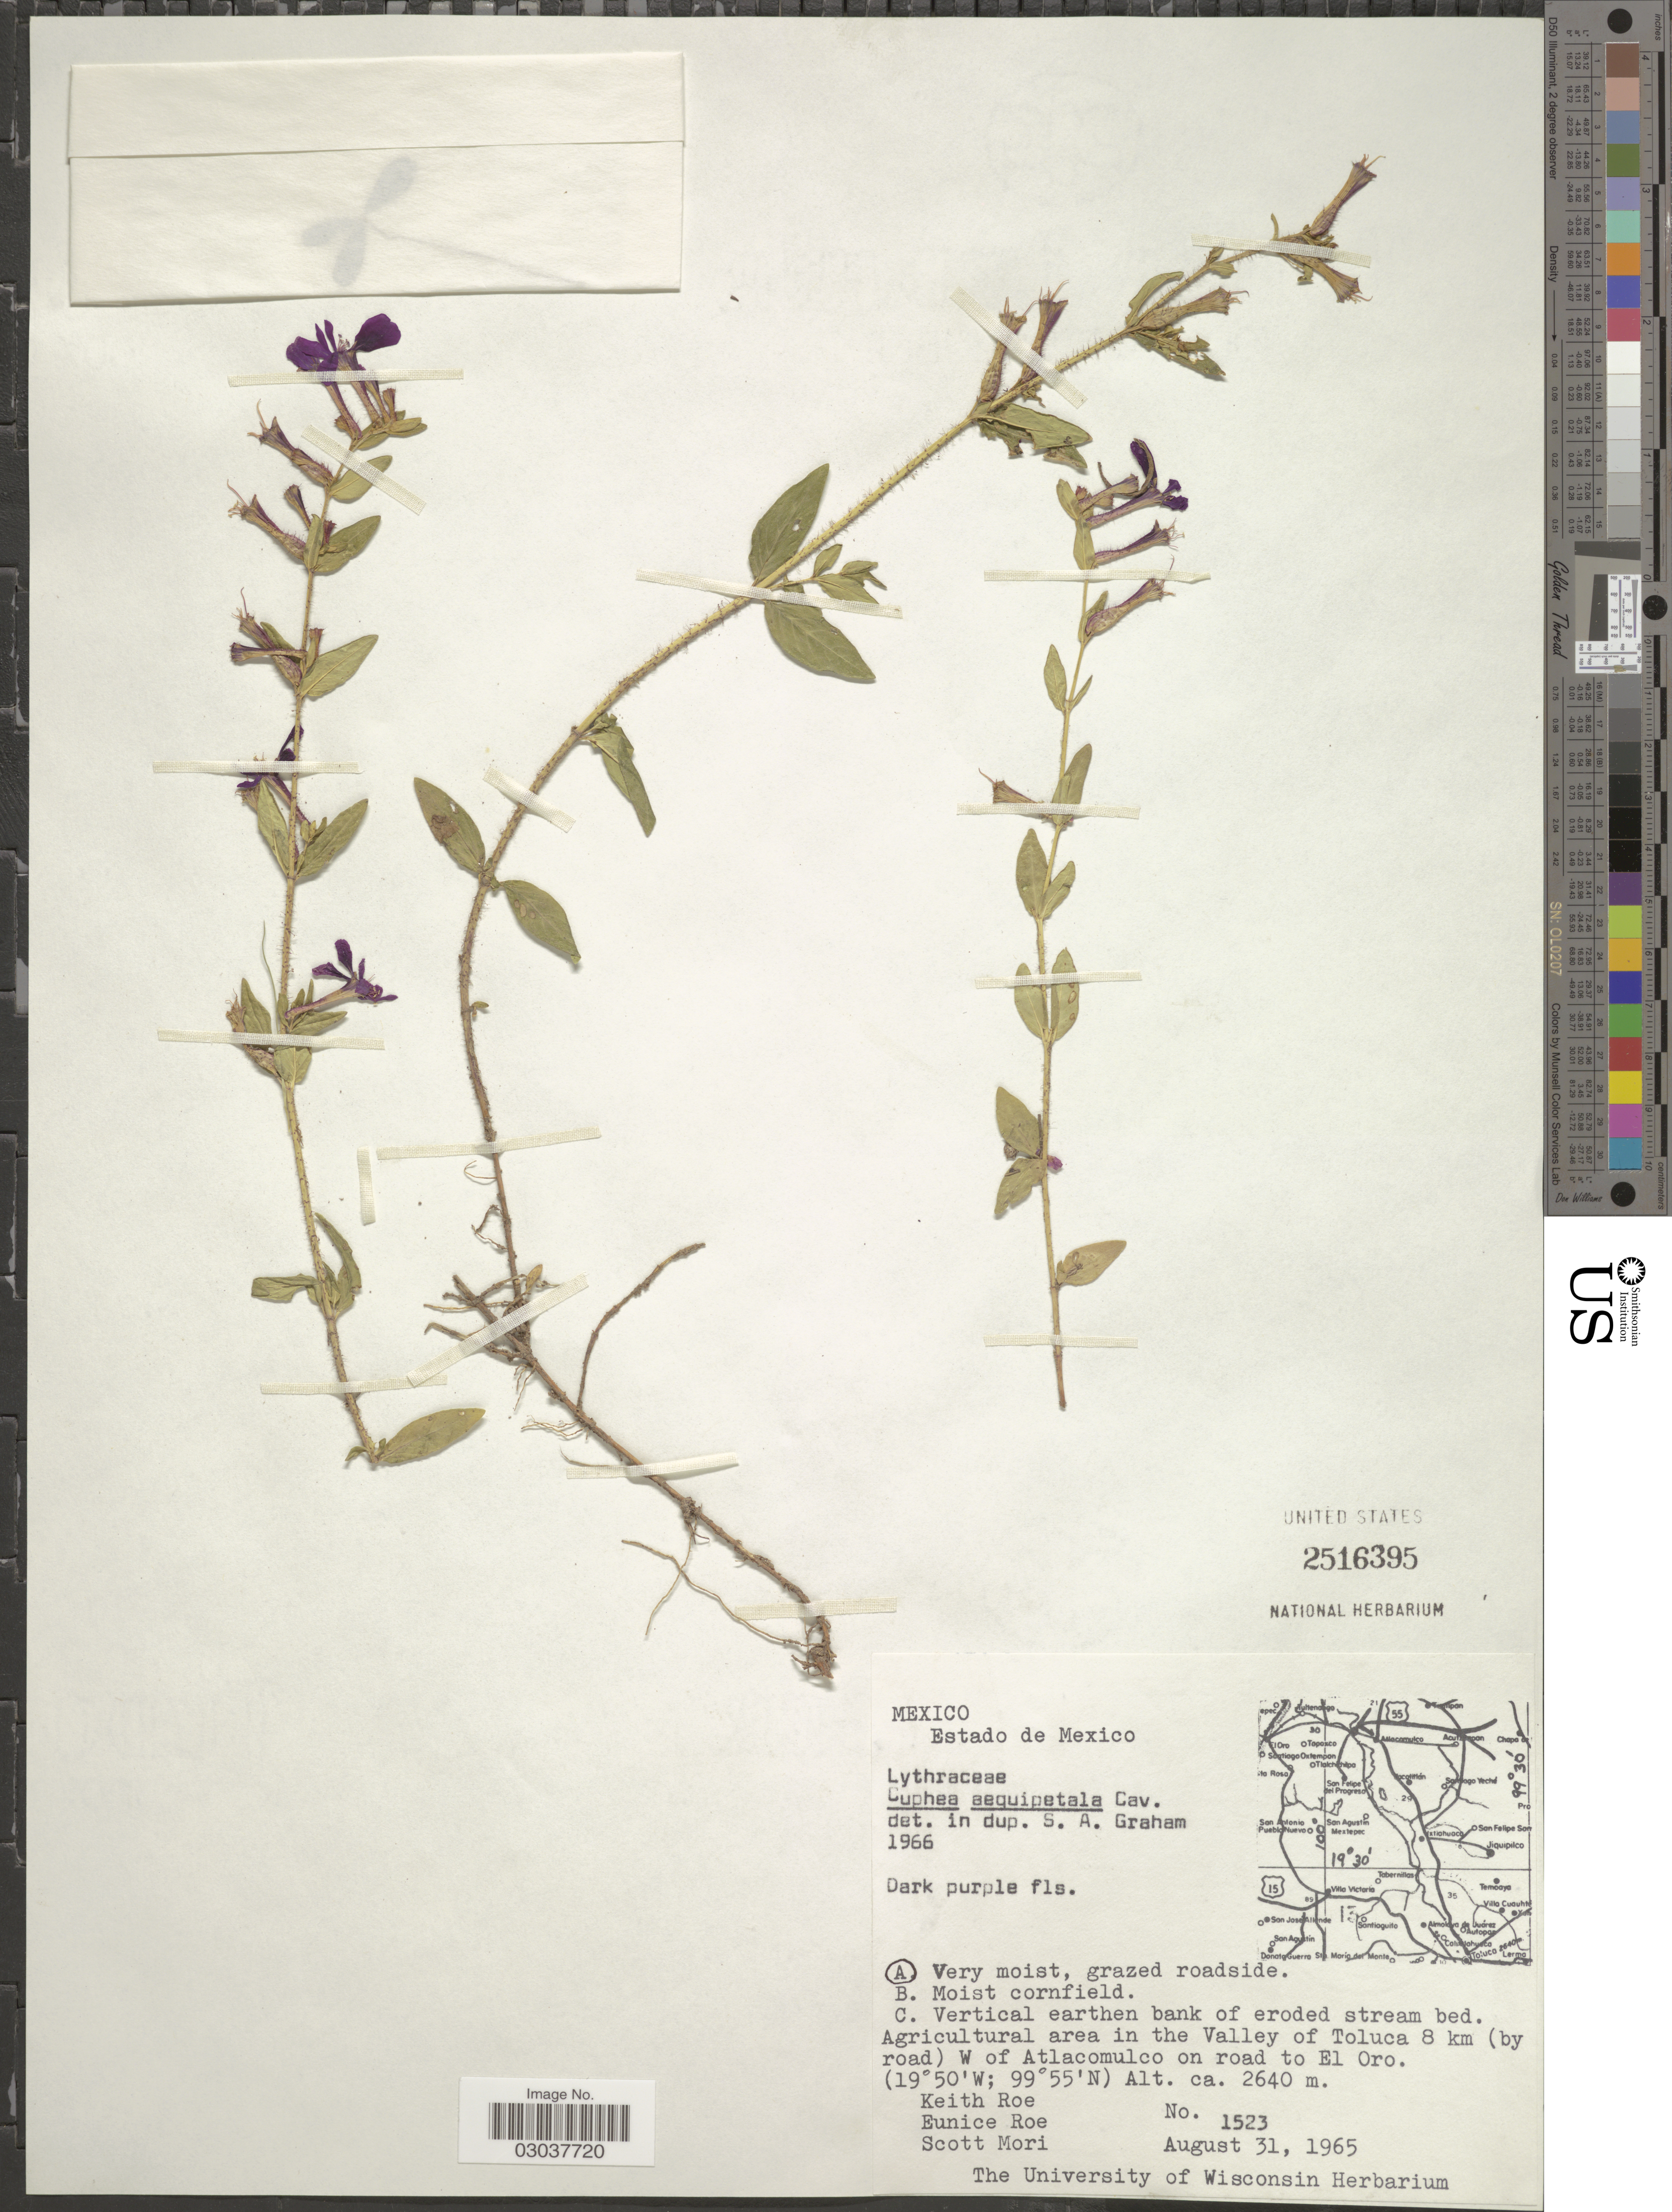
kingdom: Plantae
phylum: Tracheophyta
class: Magnoliopsida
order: Myrtales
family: Lythraceae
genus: Cuphea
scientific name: Cuphea aequipetala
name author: Cav.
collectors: K. E. Roe, E. Roe & S. Mori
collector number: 1523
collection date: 1965-08-31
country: Mexico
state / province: México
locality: Very moist, grazed roadside. Agricultural area in the Valley of Toluca 8 km (by road) W of Atlacomulco on road to El Oro.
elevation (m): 2640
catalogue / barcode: US 2516395